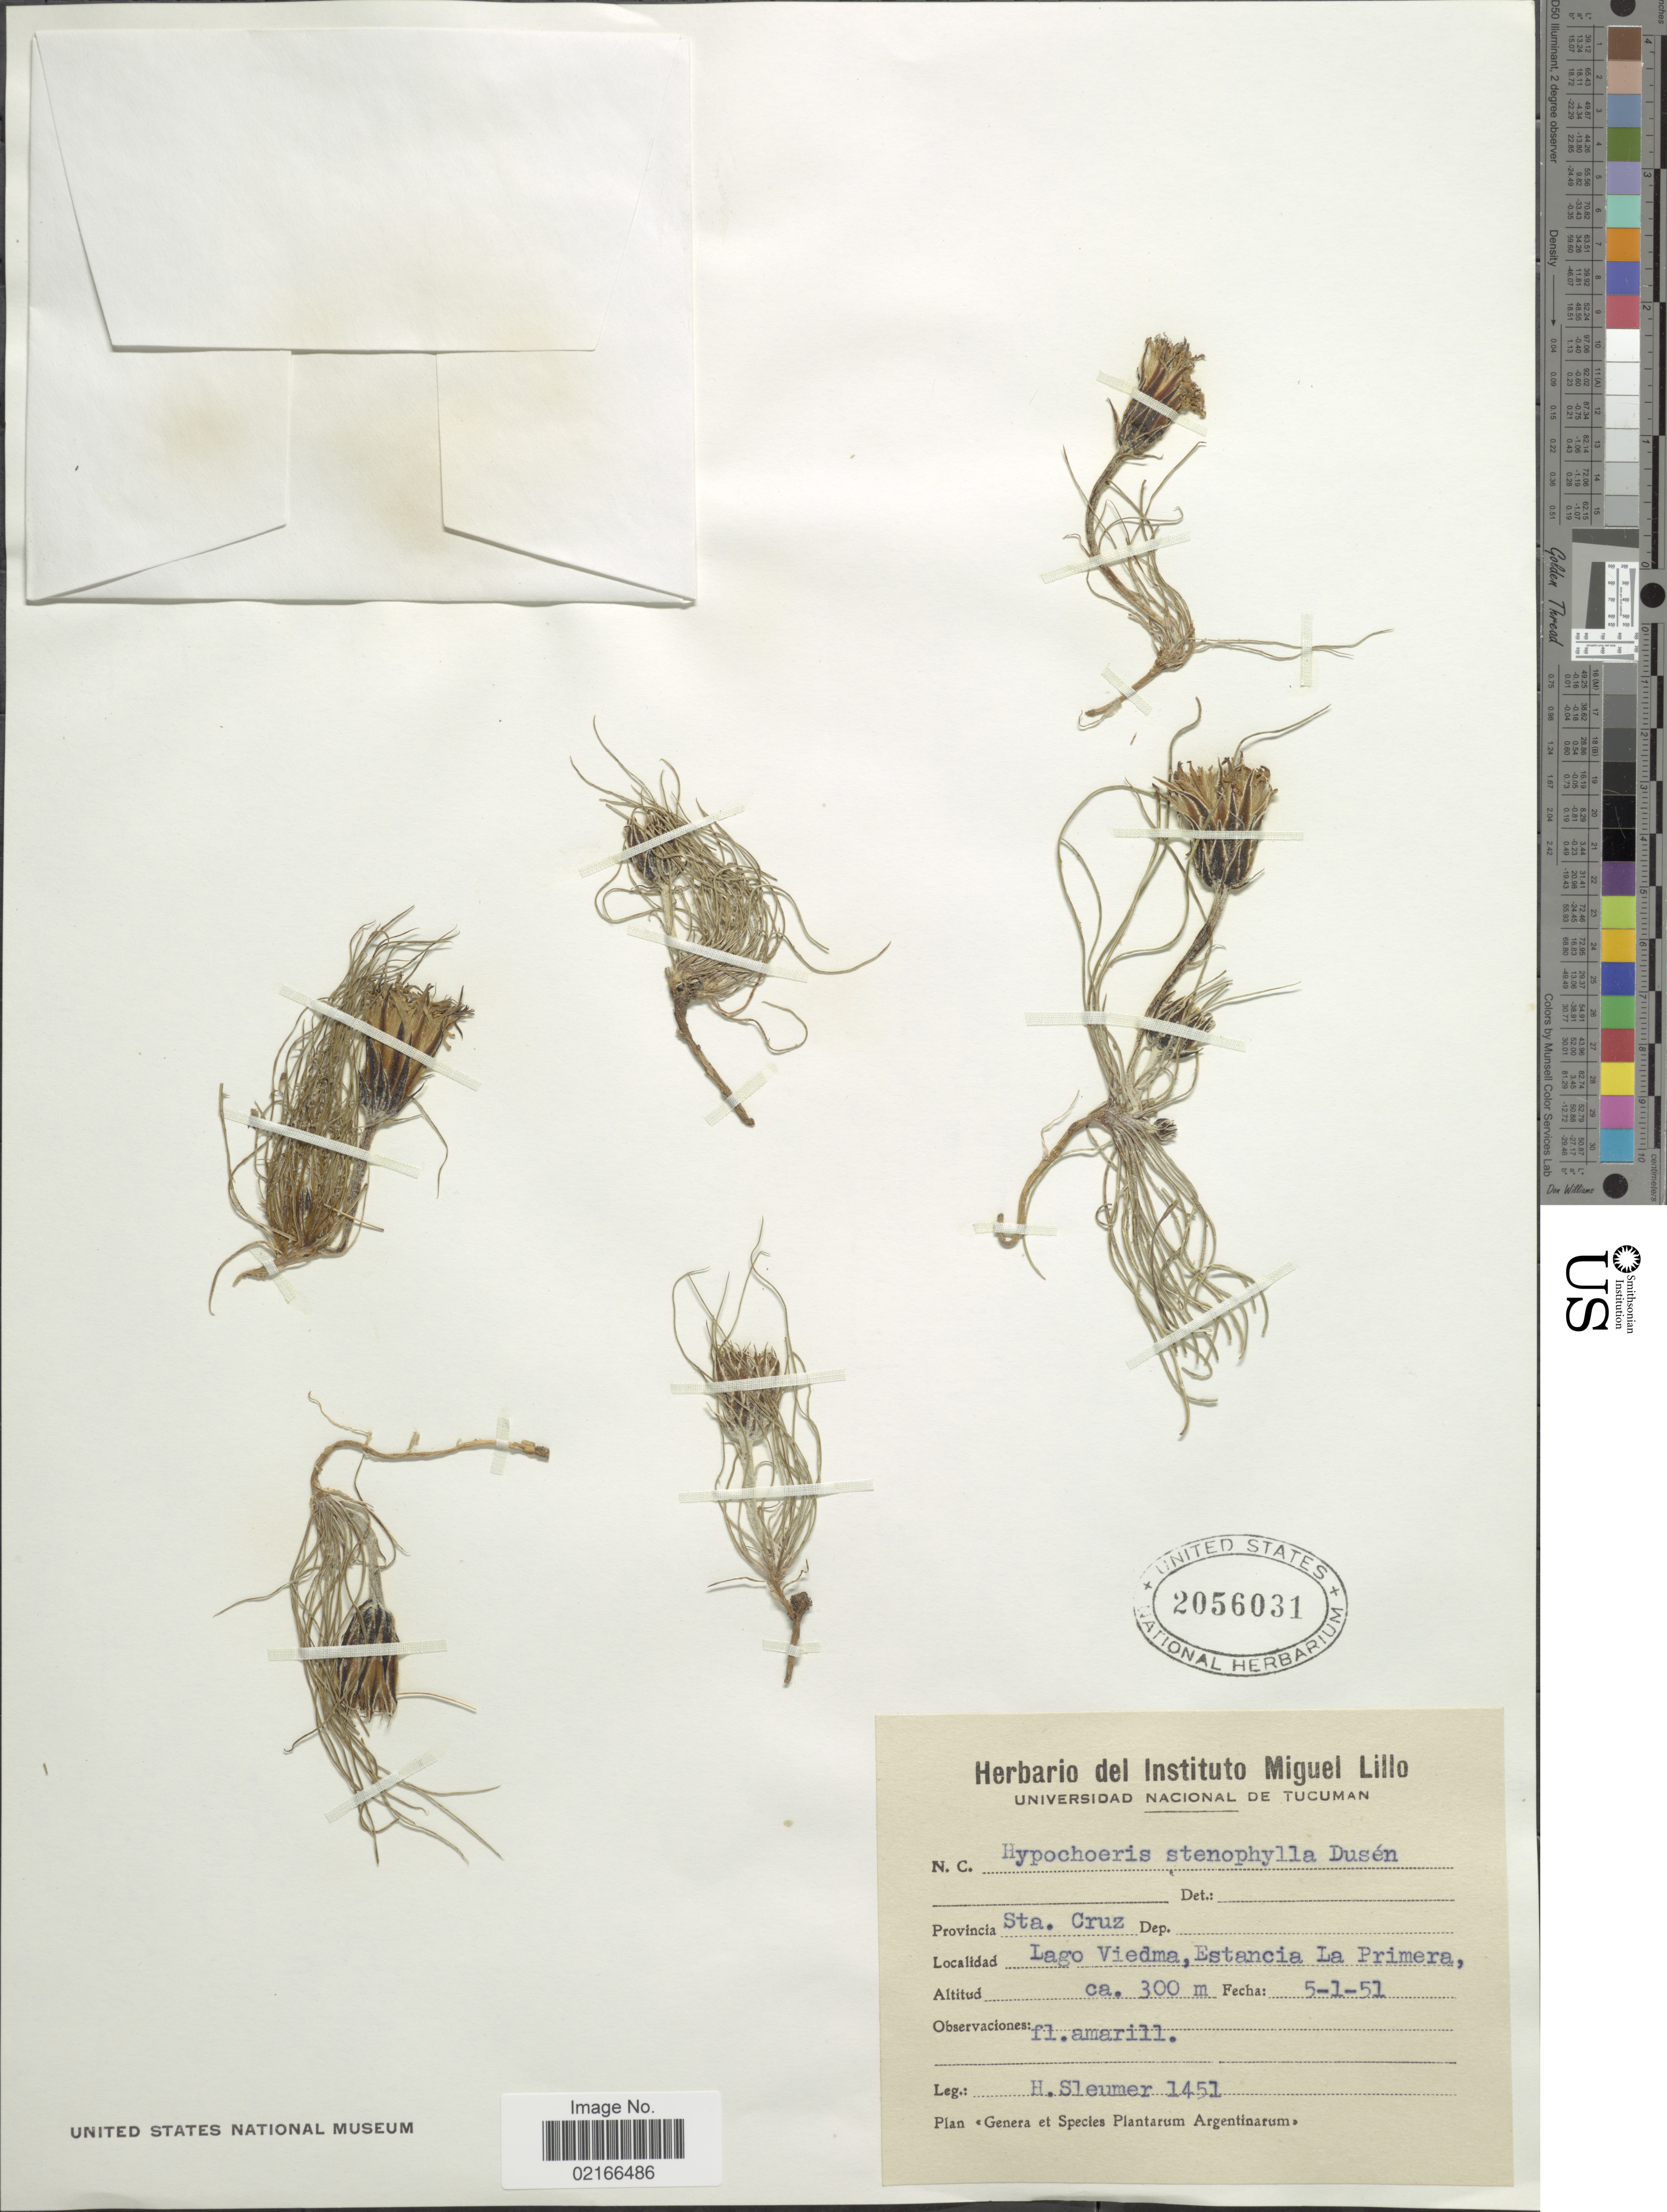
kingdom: Plantae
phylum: Tracheophyta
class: Magnoliopsida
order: Asterales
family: Asteraceae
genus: Hypochaeris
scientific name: Hypochaeris montana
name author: (Phil.) Reiche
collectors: H. O. Sleumer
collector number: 1451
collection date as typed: Transcribed d/m/y: 5/1/51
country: Argentina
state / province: Santa Cruz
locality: Lago Viedma, Estancia La Primera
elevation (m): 300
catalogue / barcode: US 2056031